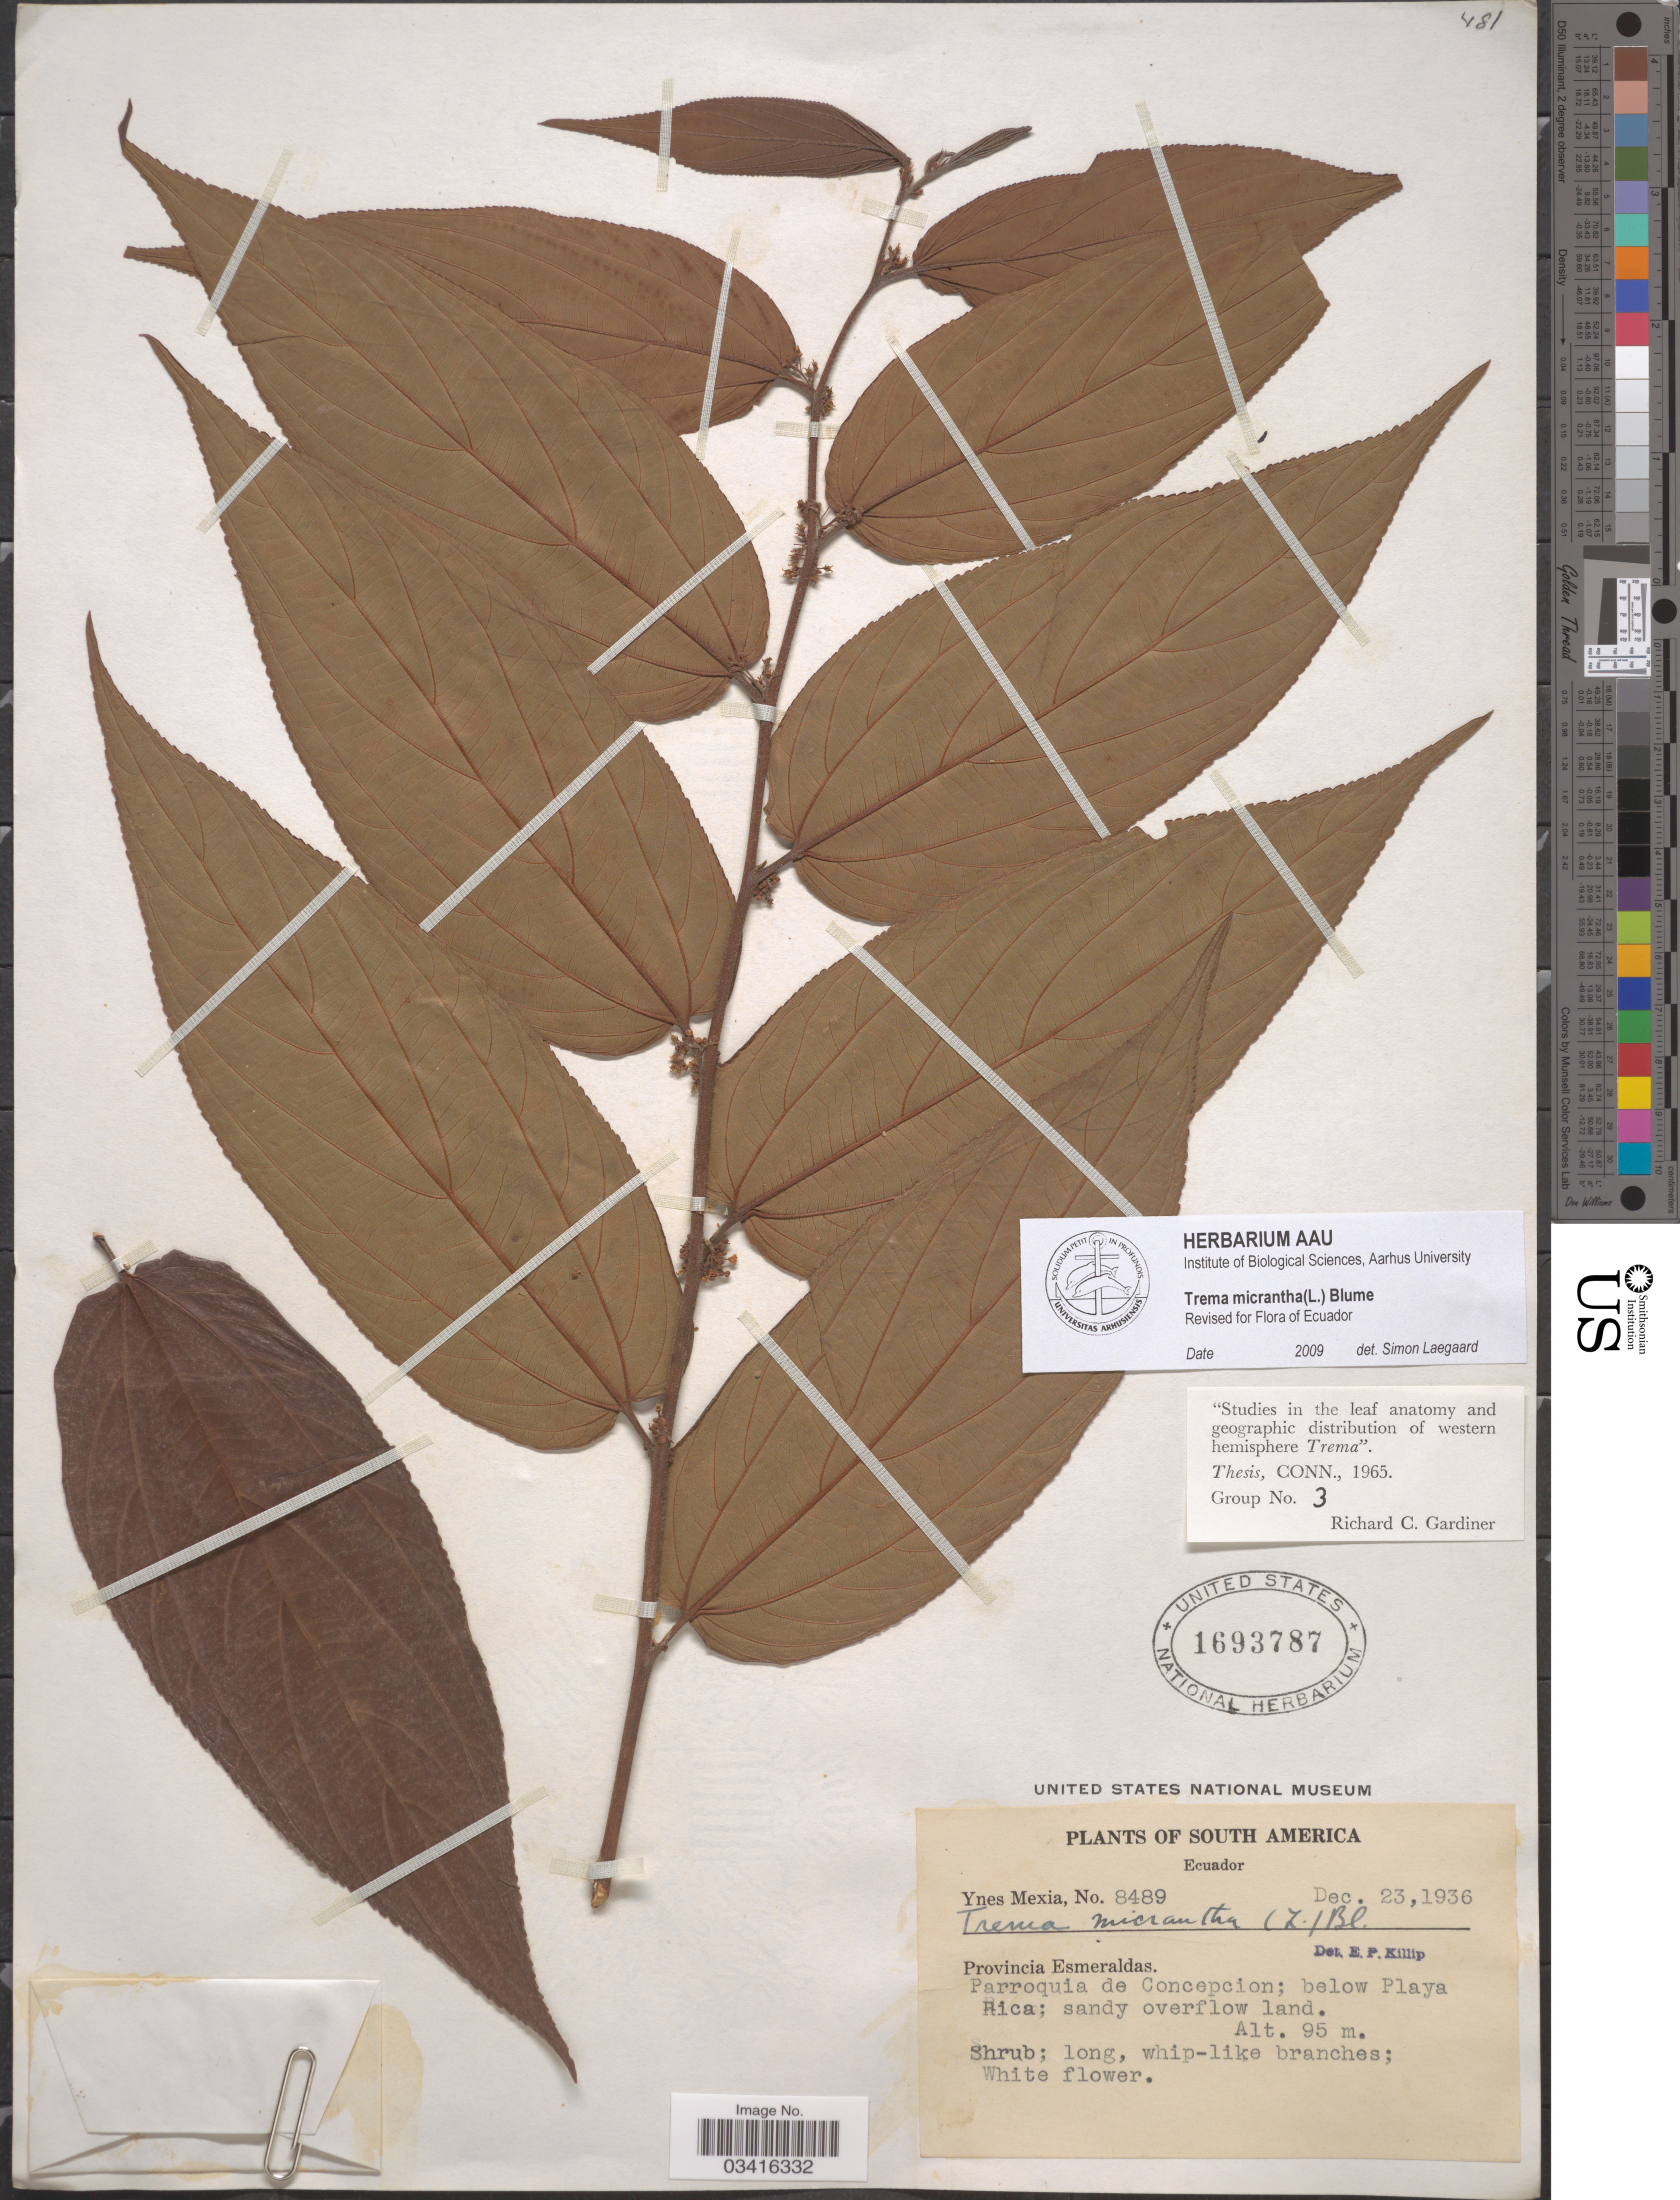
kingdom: Plantae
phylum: Tracheophyta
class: Magnoliopsida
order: Rosales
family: Cannabaceae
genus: Trema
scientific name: Trema micranthum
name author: (L.) Blume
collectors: Y. Mexia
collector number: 8489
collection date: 1936-12-23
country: Ecuador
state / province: Esmeraldas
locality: Parroquia de Concepcion; below Playa Rica.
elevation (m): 95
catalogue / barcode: US 1693787